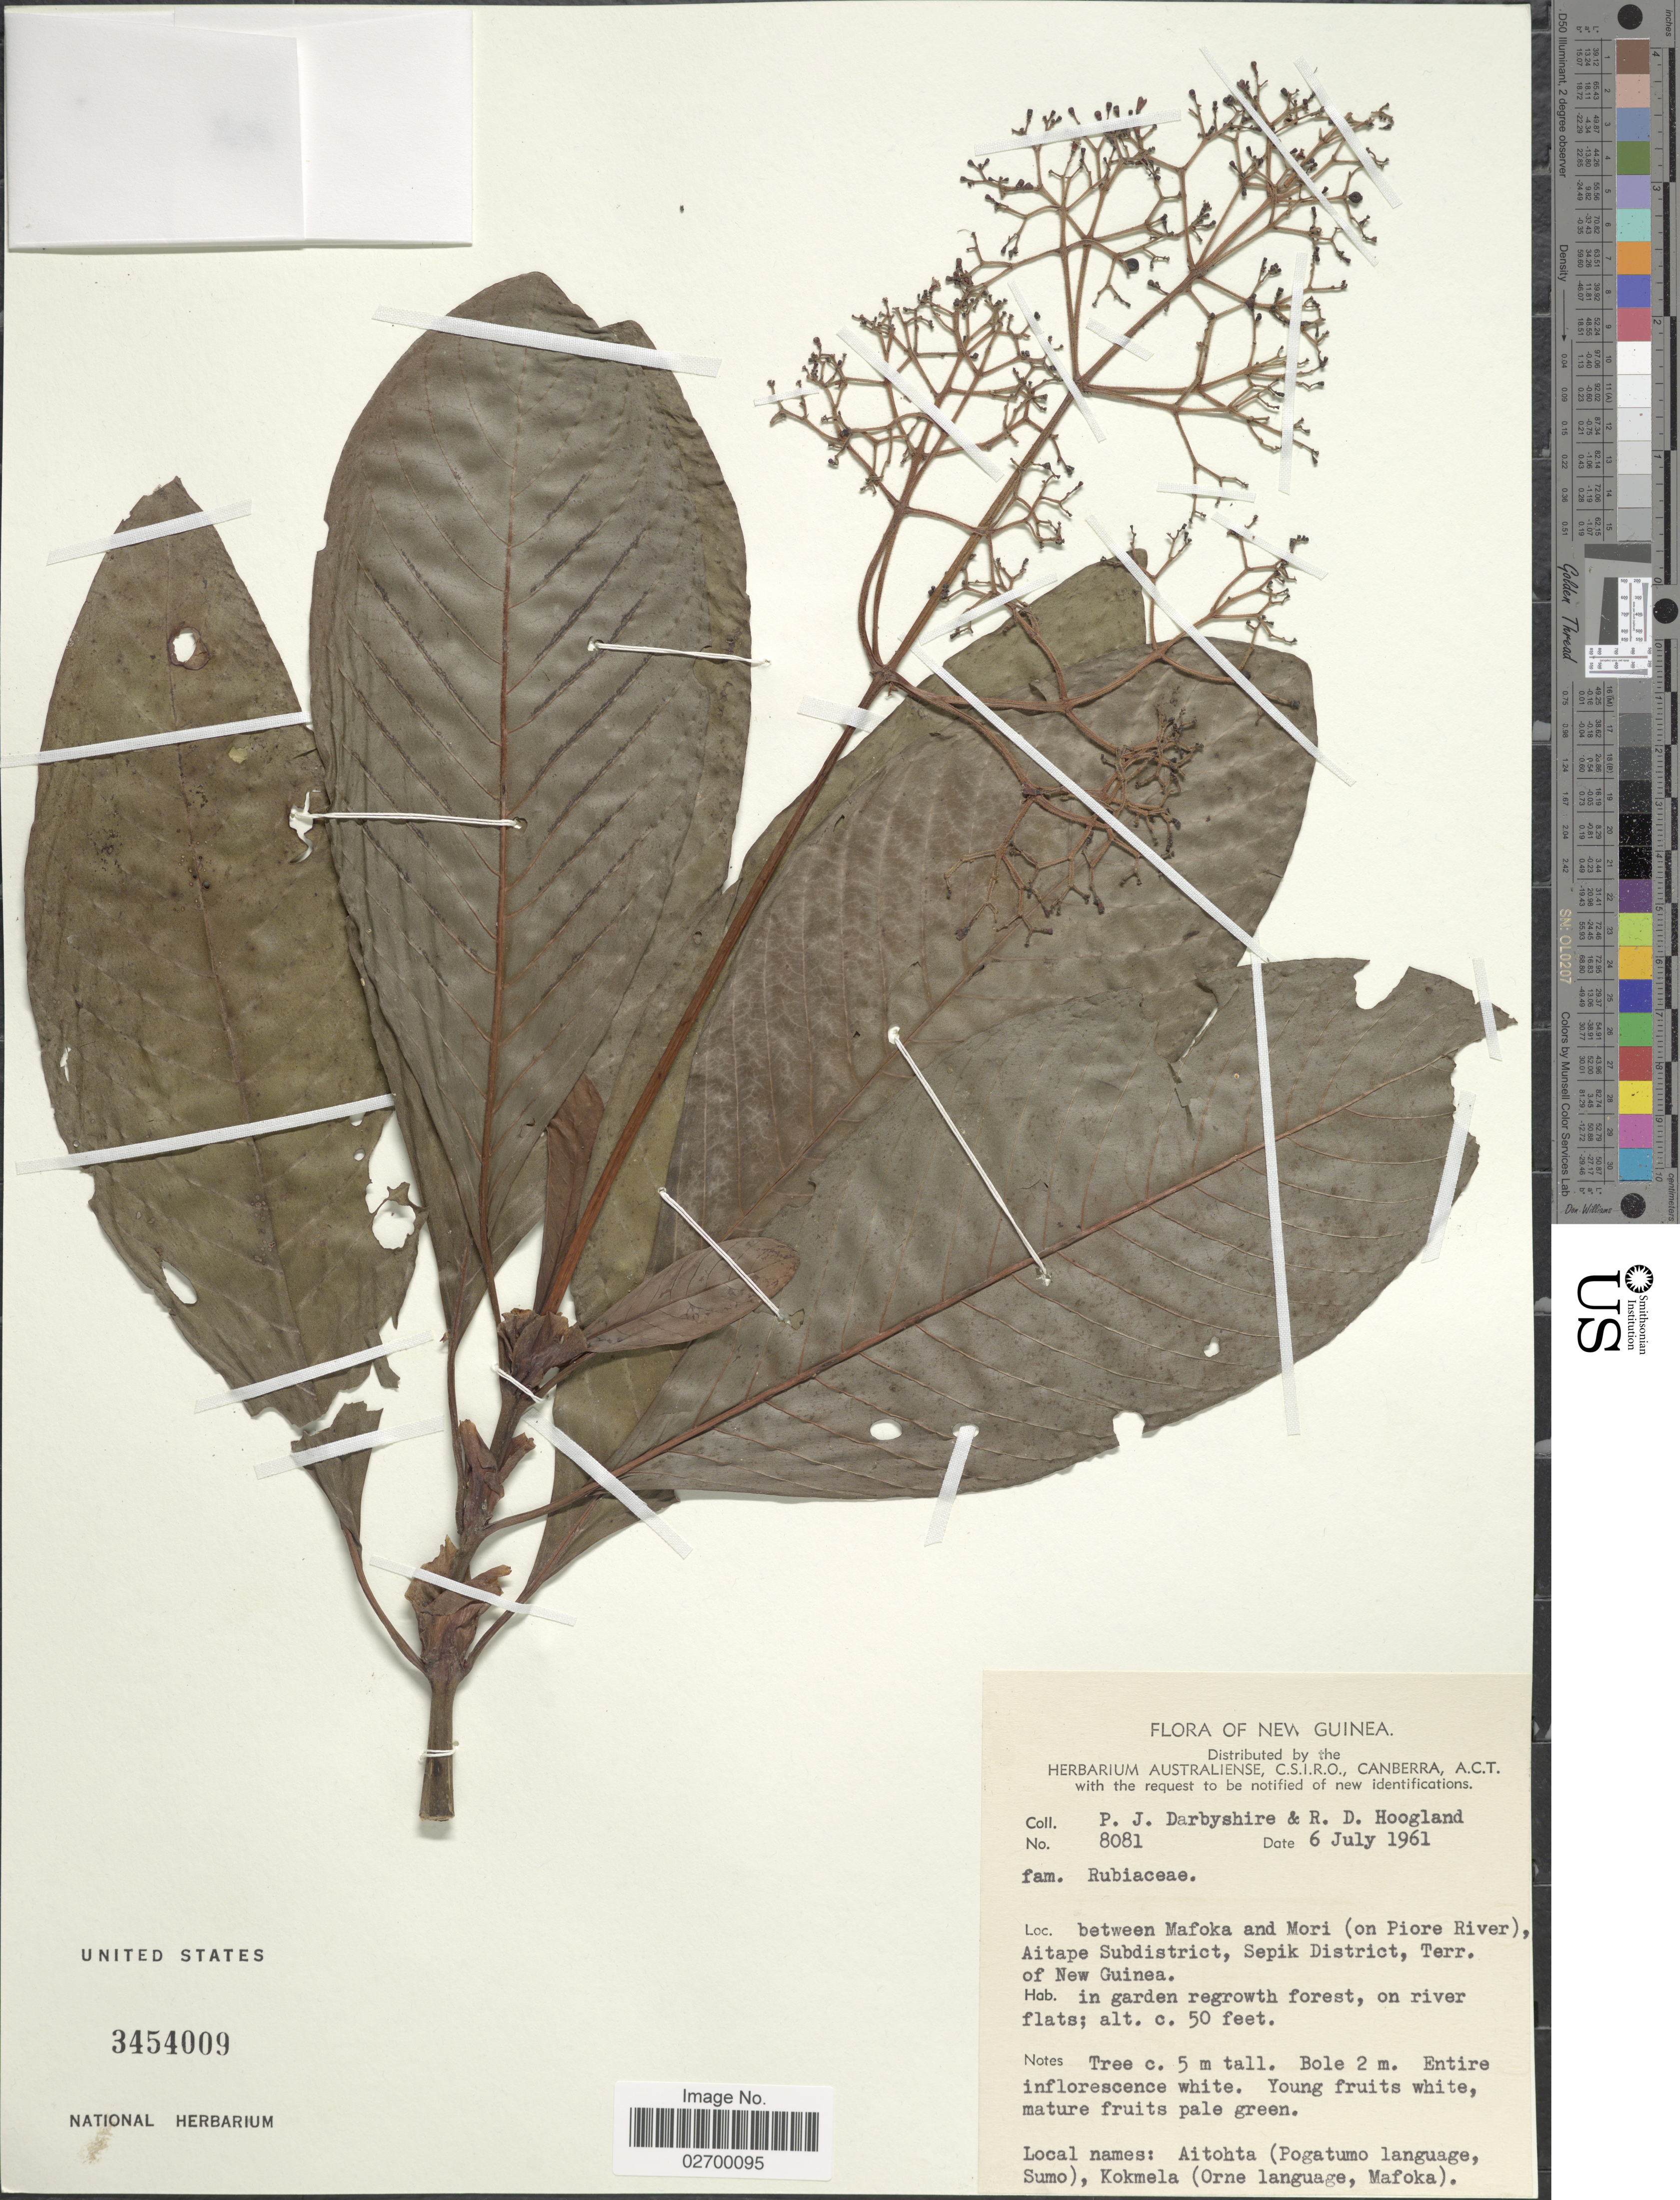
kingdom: Plantae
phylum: Tracheophyta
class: Magnoliopsida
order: Gentianales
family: Rubiaceae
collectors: P. Darbyshire & R. D. Hoogland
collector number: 8081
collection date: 1961-07-06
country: Papua New Guinea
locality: New Guinea. Between Mofoka and Mori (on Piore River) Aitape Subdistrict, Sepik District. terr. of New Guinea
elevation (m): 15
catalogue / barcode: US 3454009